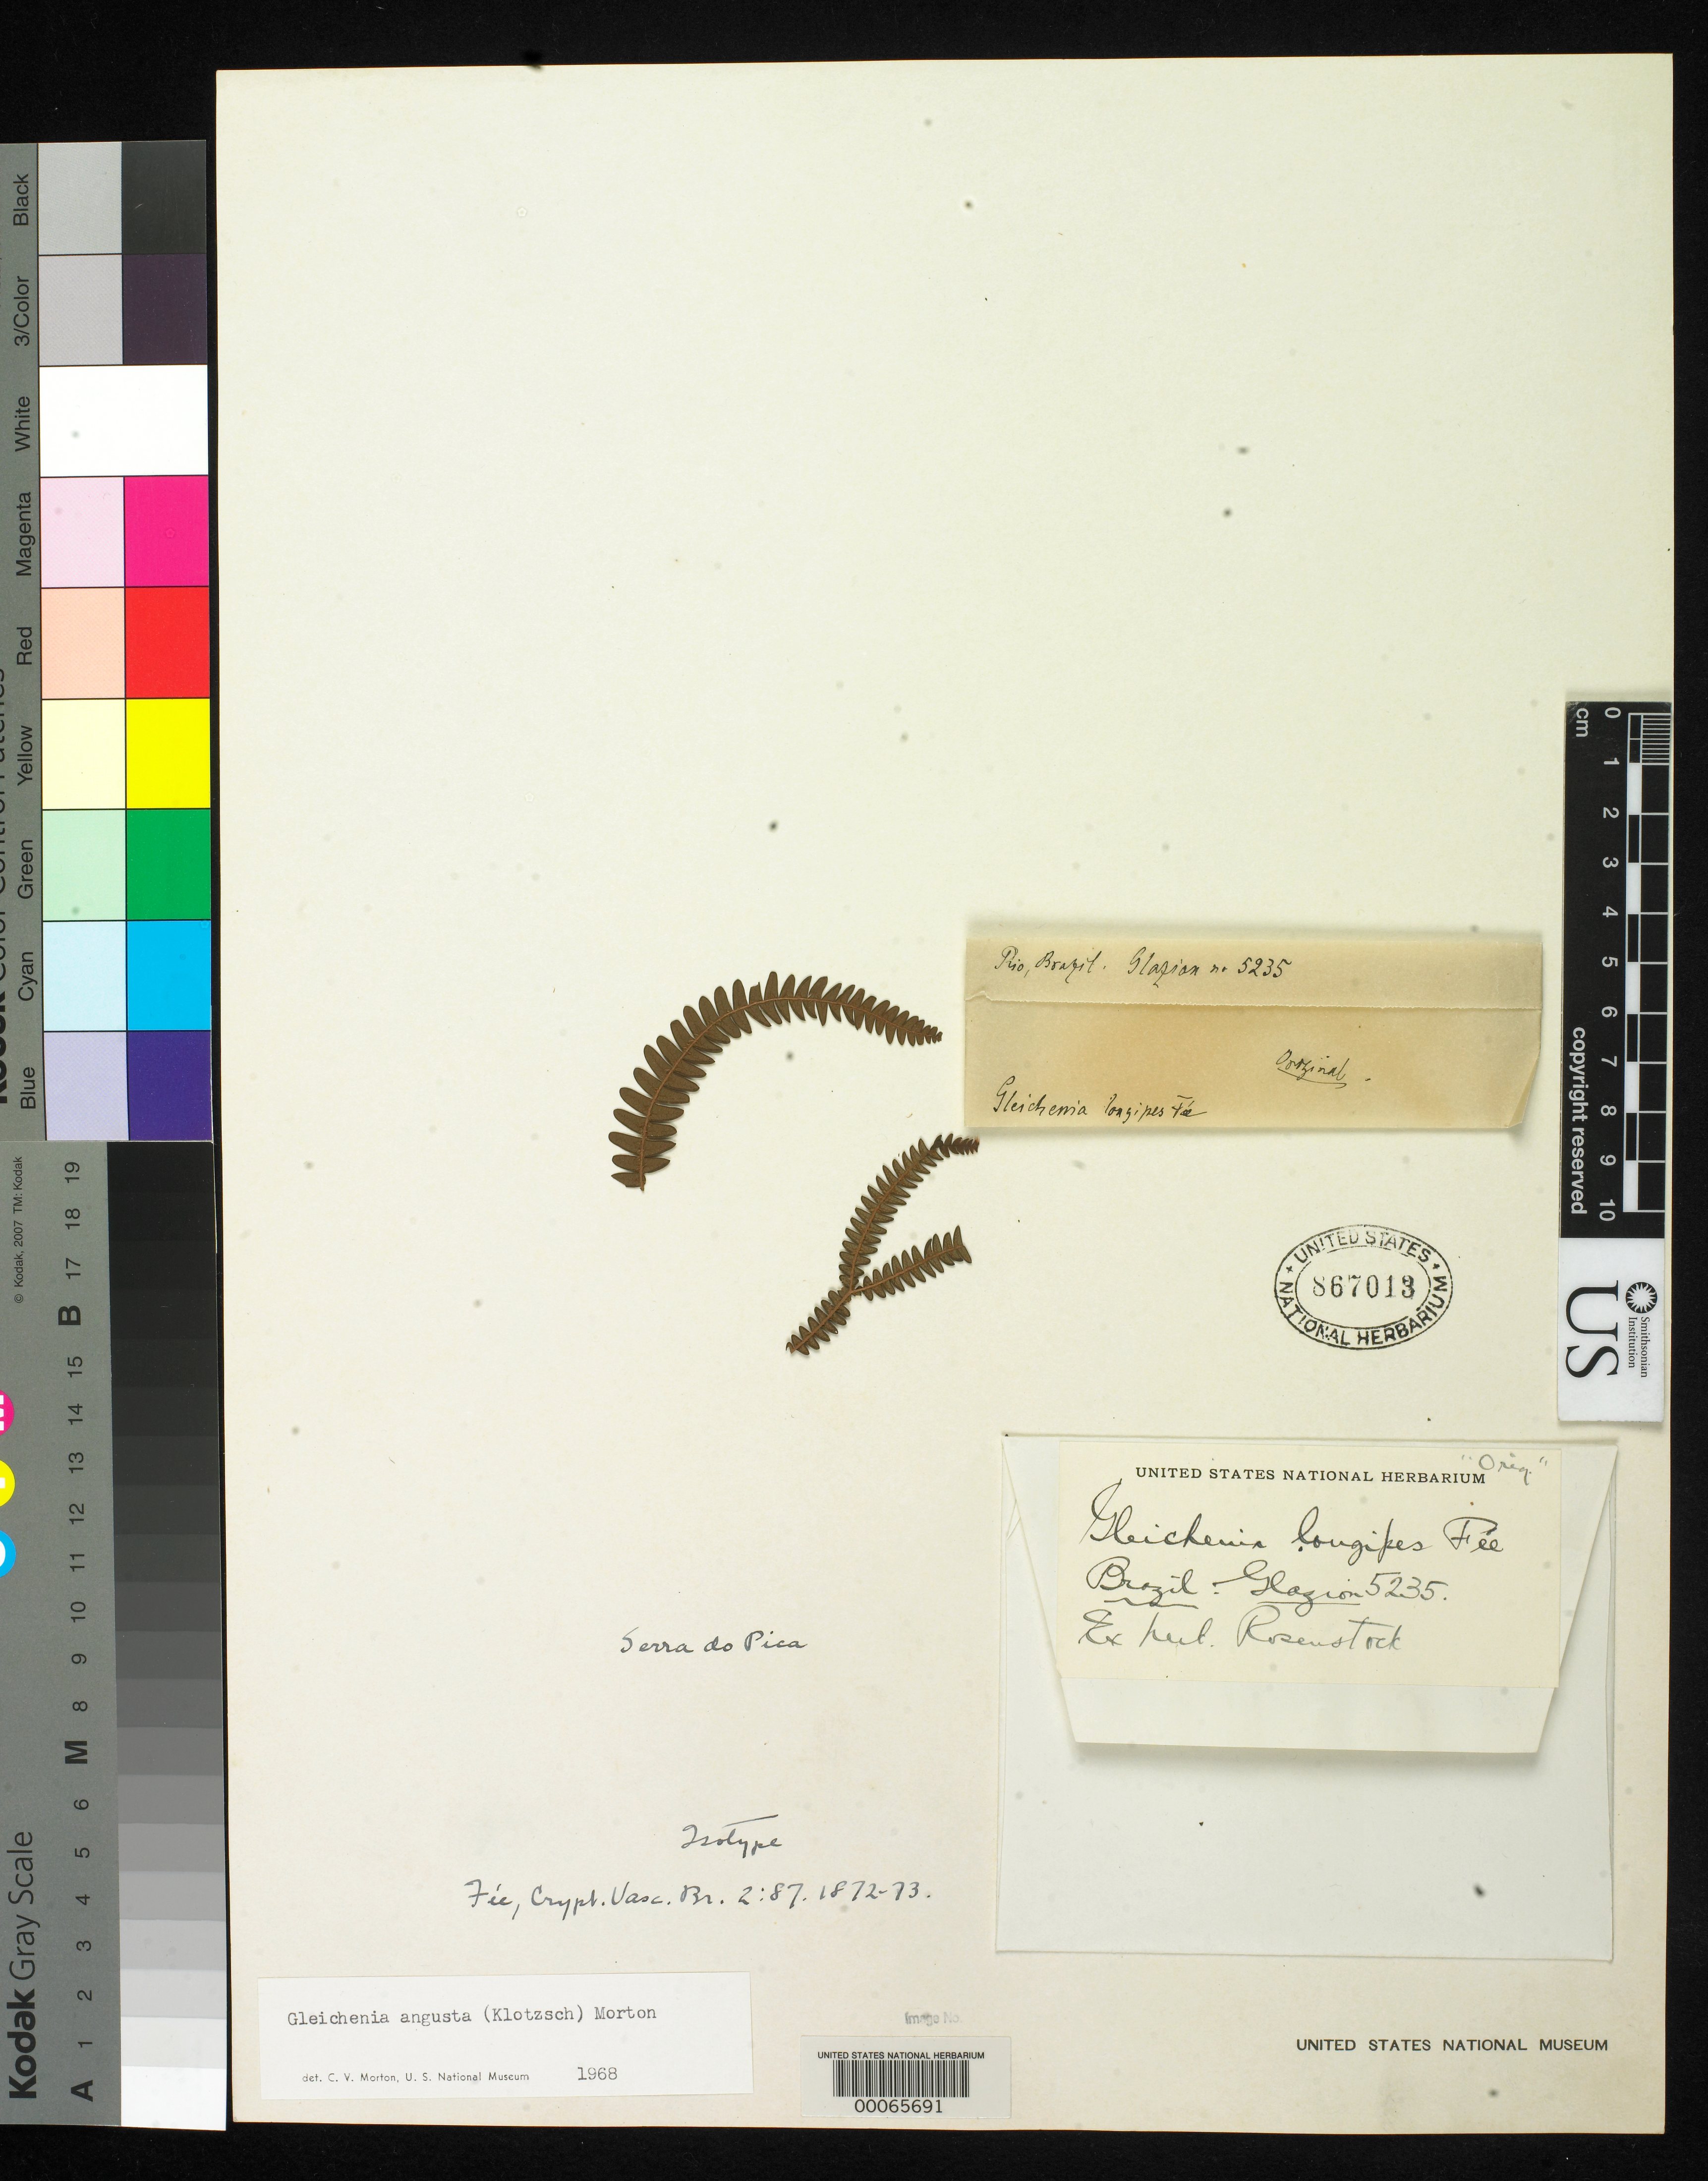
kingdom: Plantae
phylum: Tracheophyta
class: Polypodiopsida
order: Gleicheniales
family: Gleicheniaceae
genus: Gleichenia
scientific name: Gleichenia longipes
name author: Fée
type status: Type Collection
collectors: A. F. M. Glaziou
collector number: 5235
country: Brazil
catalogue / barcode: US 867013